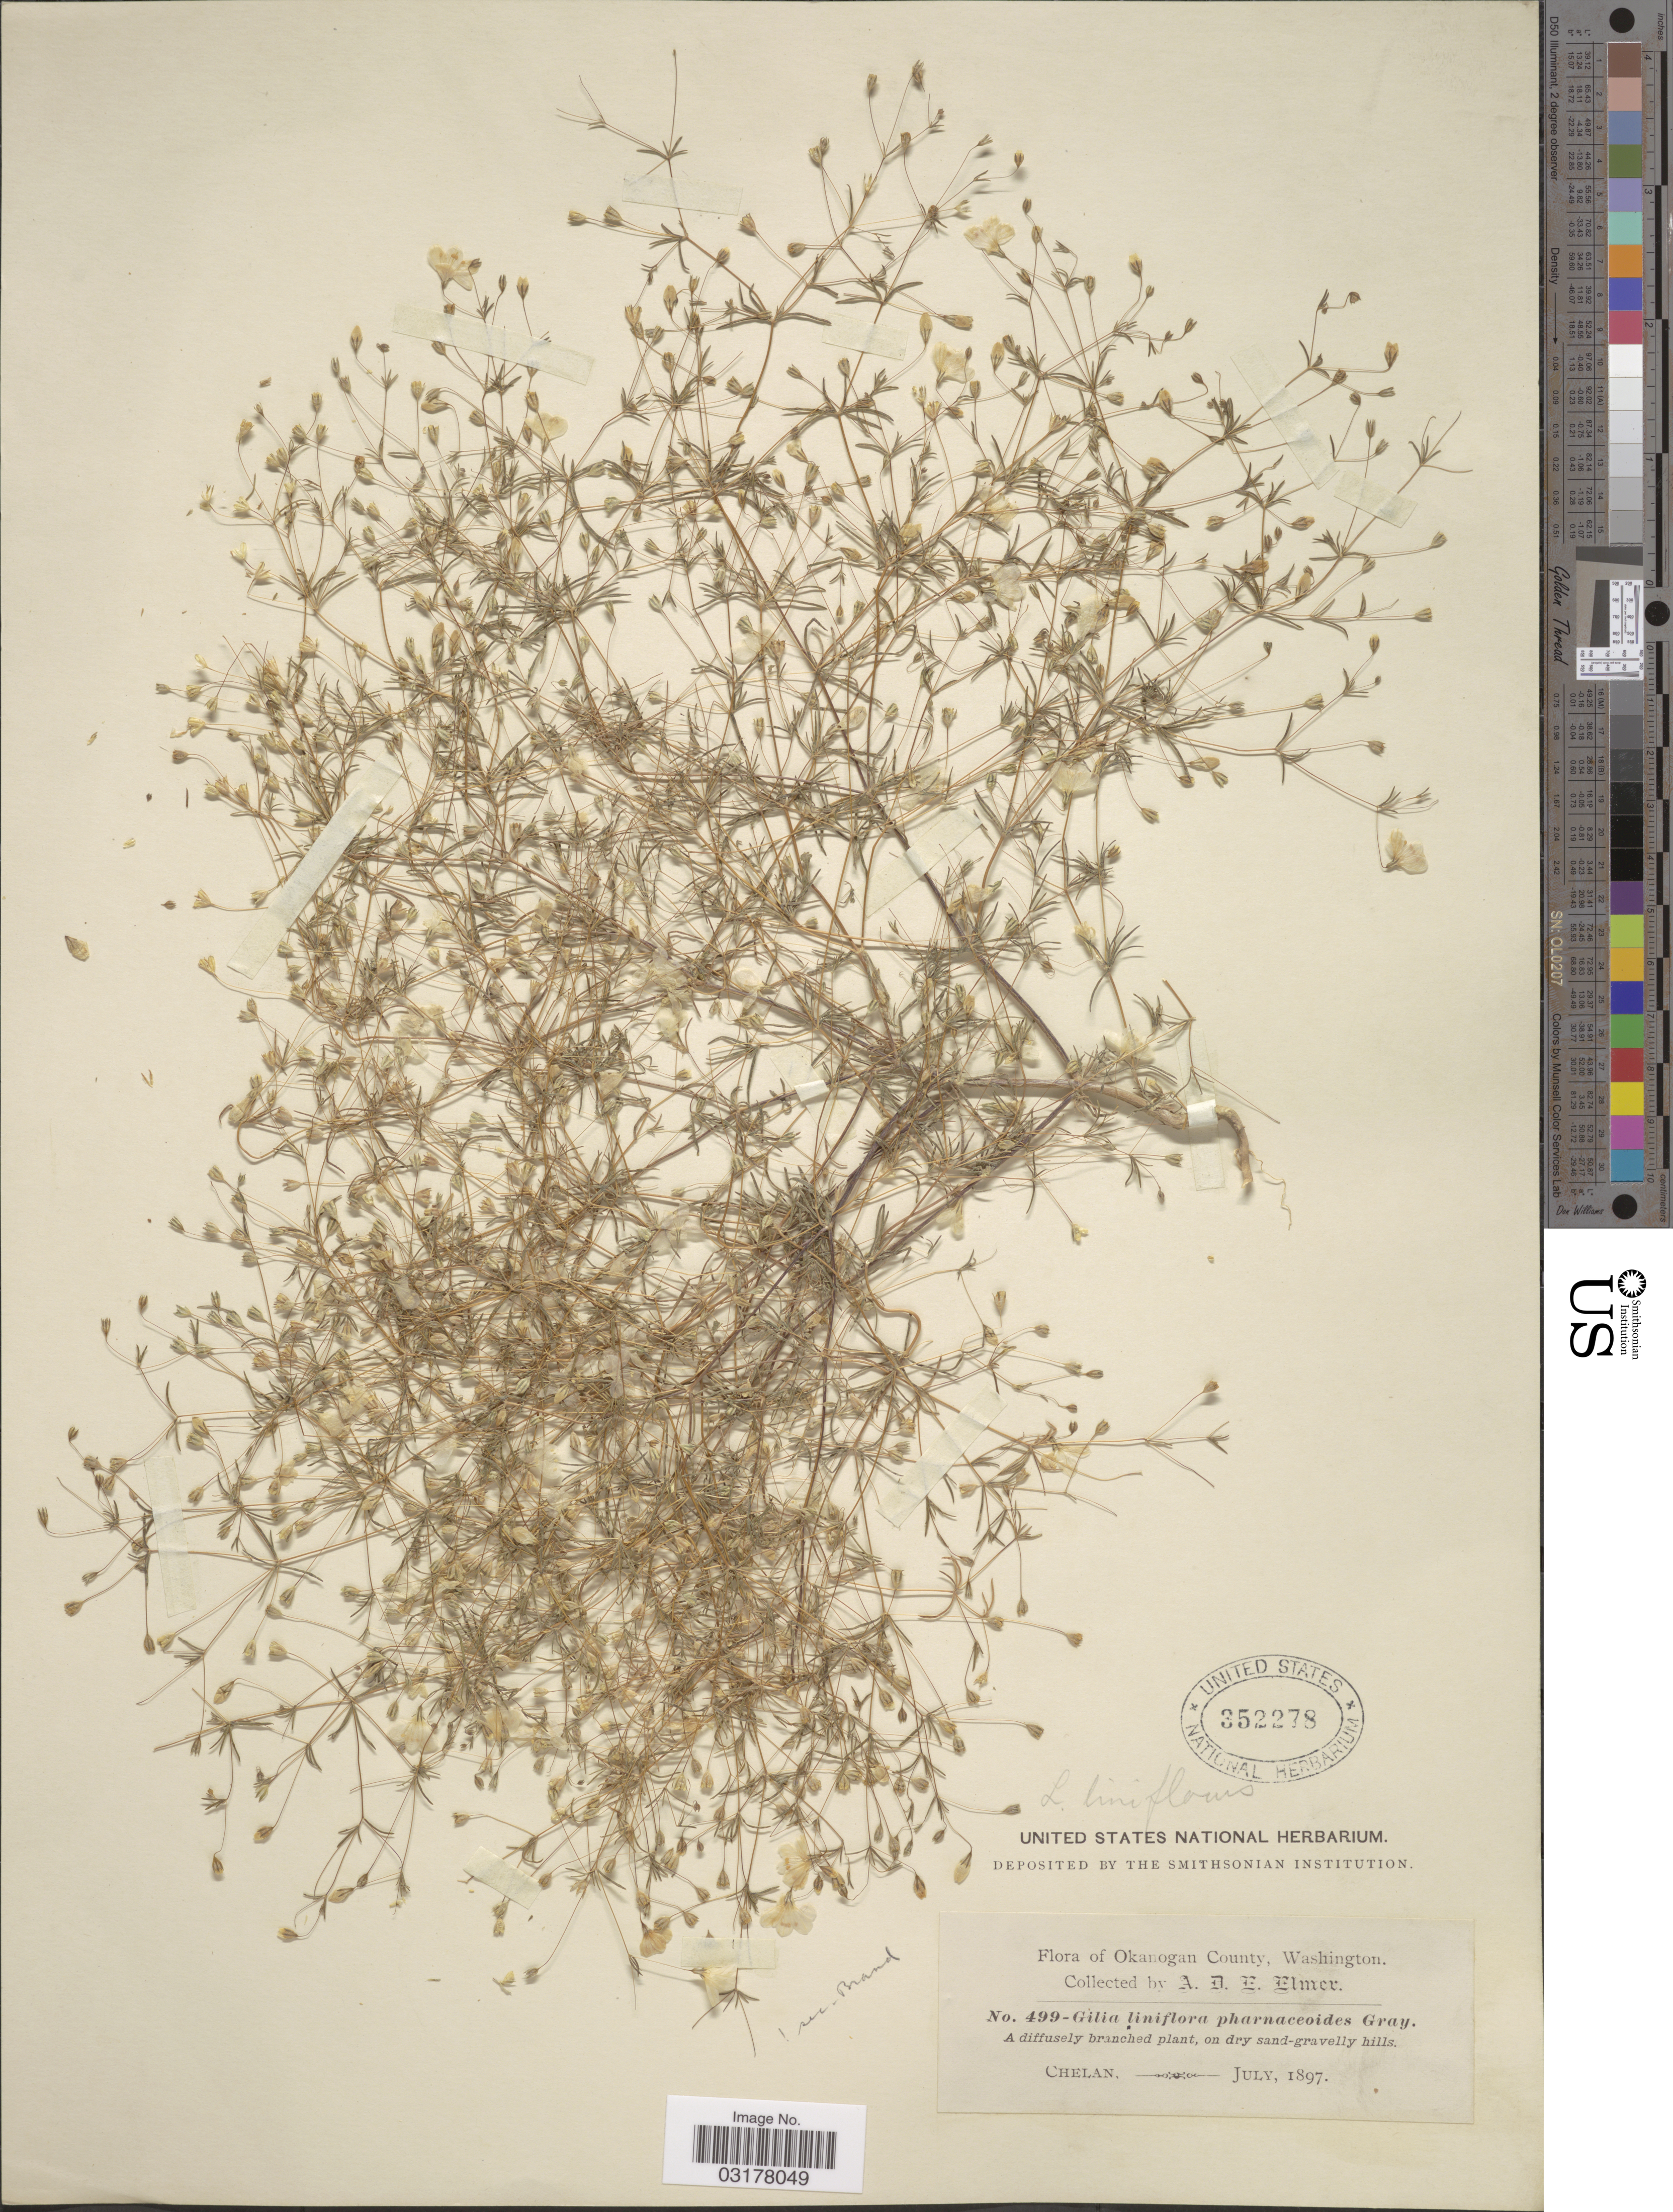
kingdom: Plantae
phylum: Tracheophyta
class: Magnoliopsida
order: Ericales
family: Polemoniaceae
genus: Leptosiphon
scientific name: Leptosiphon liniflorus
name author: (Benth.) J.M. Porter & L.A. Johnson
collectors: A. D. E. Elmer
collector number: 499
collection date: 1897-07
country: United States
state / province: Washington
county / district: Chelan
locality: Chelan.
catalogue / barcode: US 352278